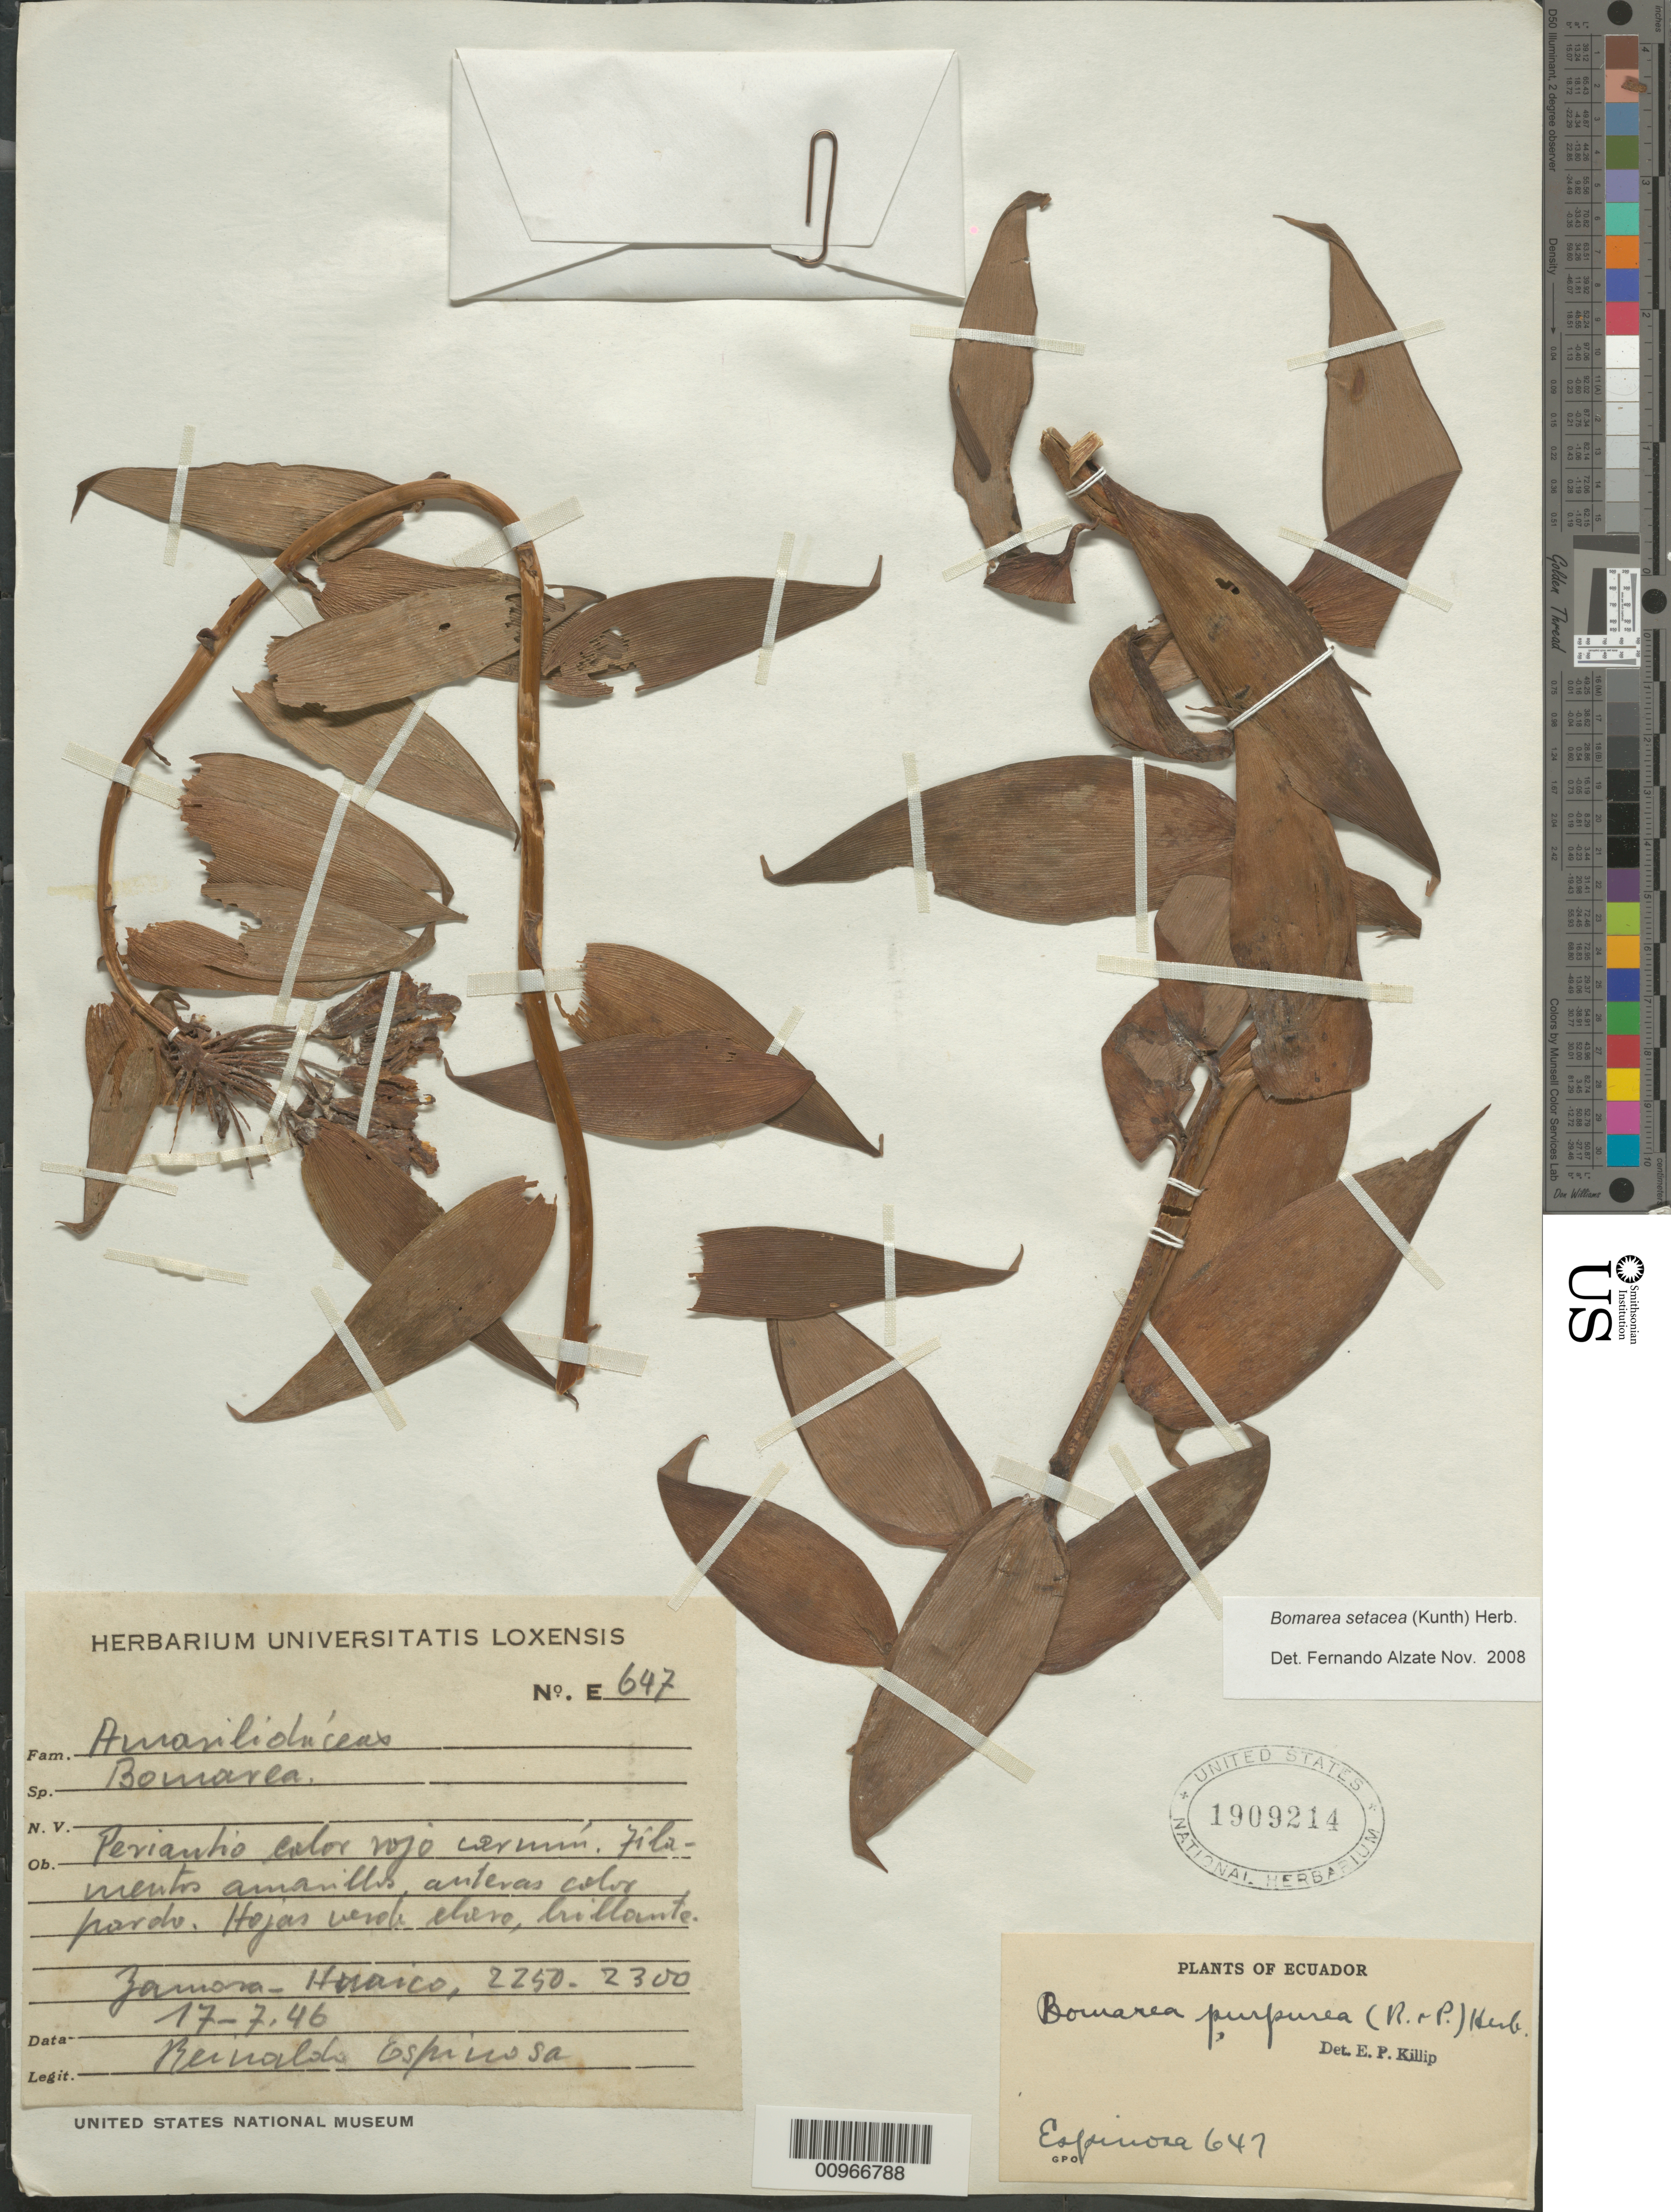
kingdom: Plantae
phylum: Tracheophyta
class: Liliopsida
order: Liliales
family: Alstroemeriaceae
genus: Bomarea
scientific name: Bomarea setacea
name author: (Ruiz & Pav.) Herb.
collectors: R. Espinosa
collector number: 647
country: Ecuador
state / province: Loja (?)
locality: Zamora-Huaico.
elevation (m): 2250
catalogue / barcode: US 1909214